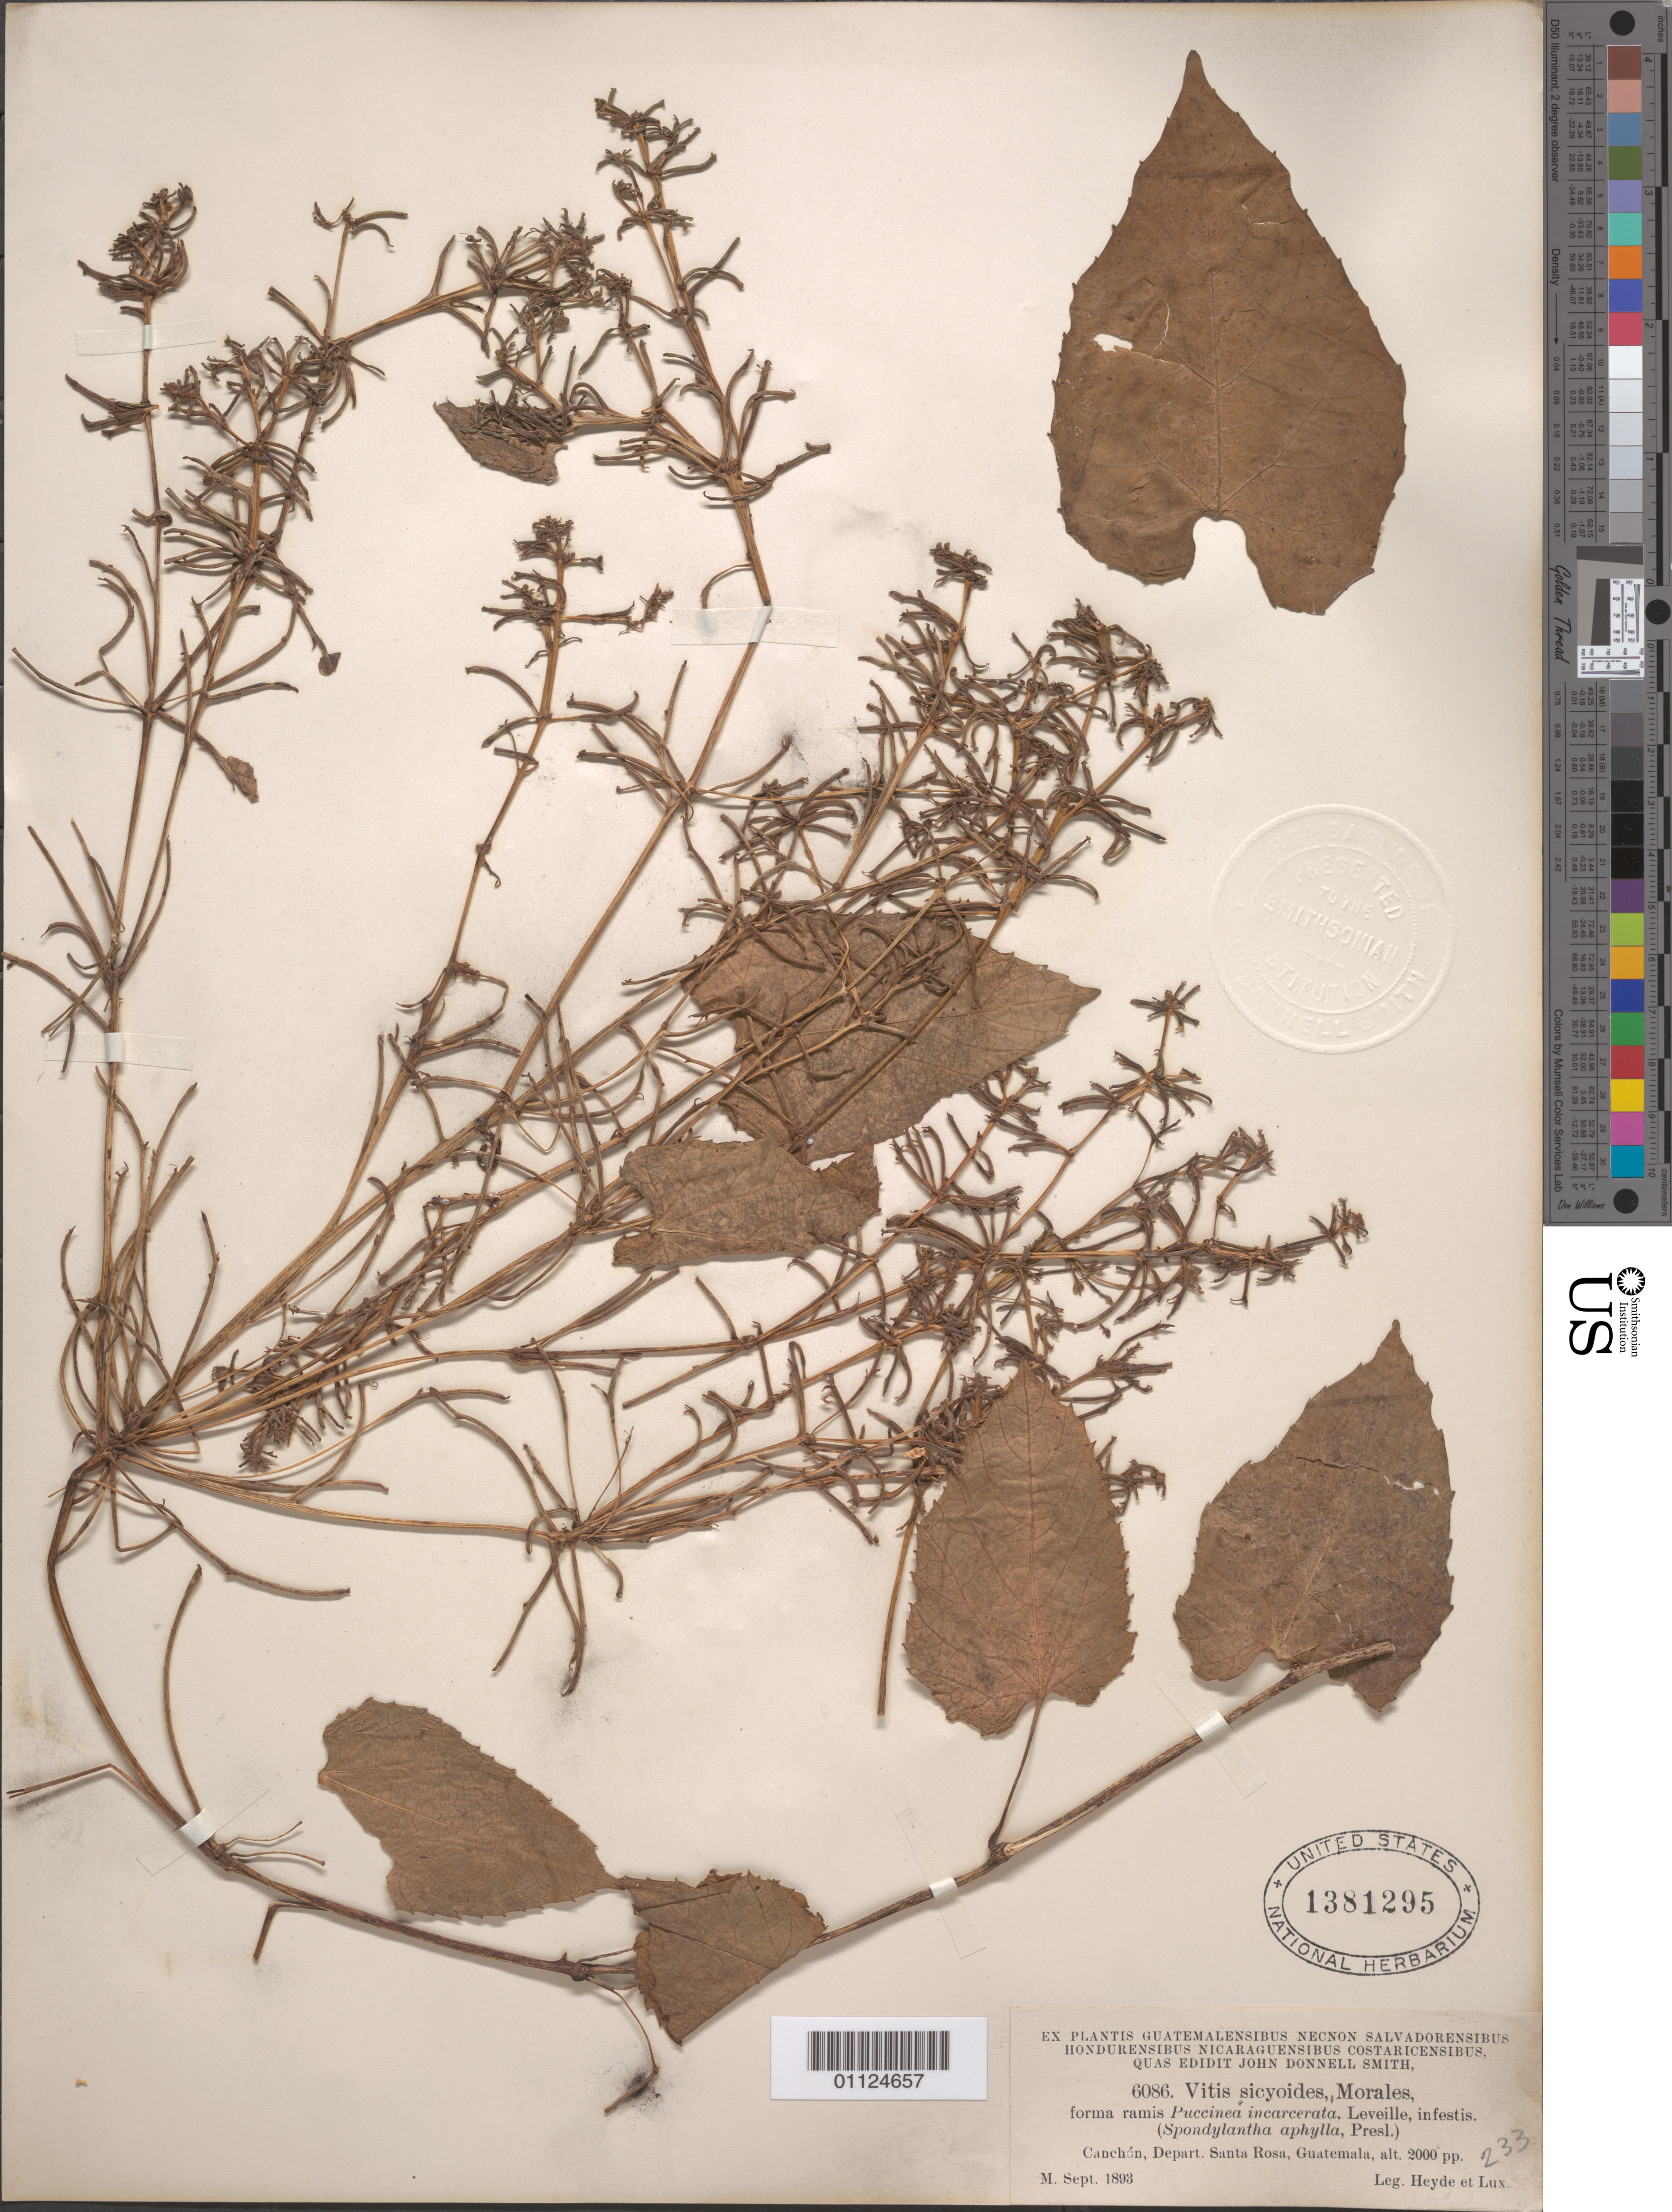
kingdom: Plantae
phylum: Tracheophyta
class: Magnoliopsida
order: Vitales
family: Vitaceae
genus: Cissus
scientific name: Cissus verticillata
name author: (L.) Nicolson & C.E. Jarvis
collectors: ex Herb. John Donnell Smith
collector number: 6086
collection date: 1893-09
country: Guatemala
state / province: Santa Rosa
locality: Canchon.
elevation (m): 610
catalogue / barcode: US 1381295